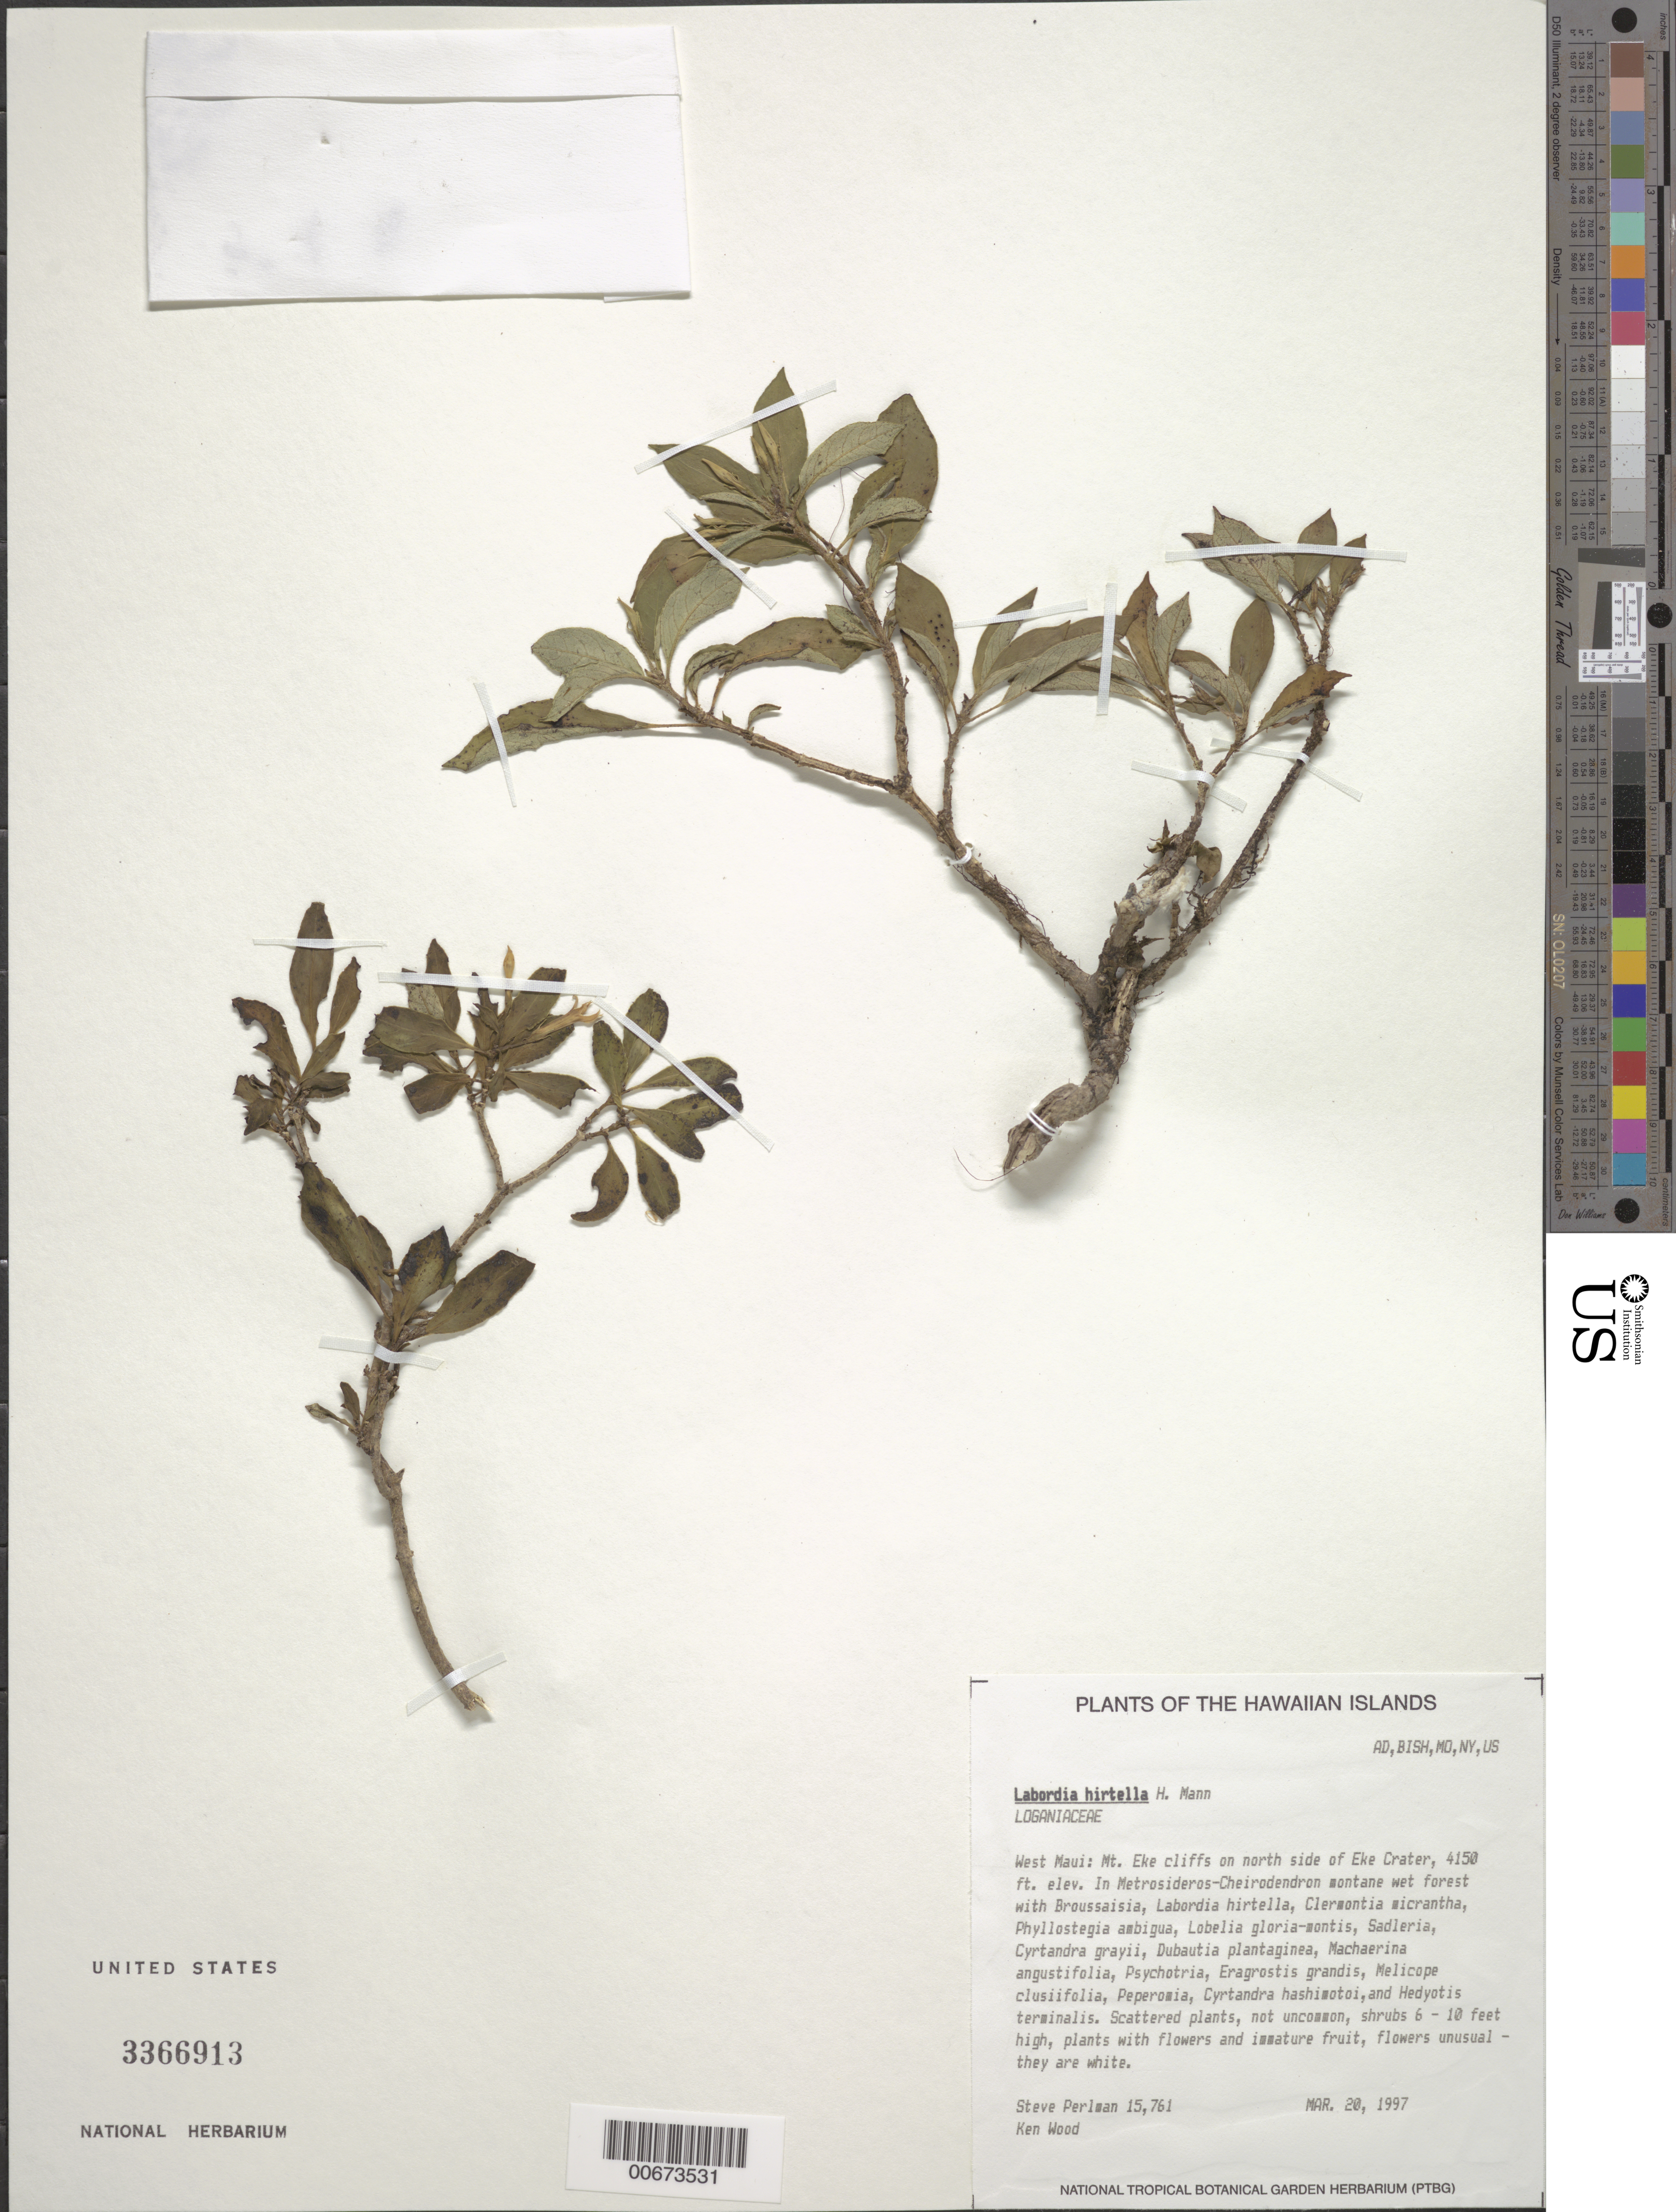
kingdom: Plantae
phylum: Tracheophyta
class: Magnoliopsida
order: Gentianales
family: Loganiaceae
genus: Geniostoma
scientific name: Geniostoma hirtellum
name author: (H. Mann) Byng & Christenh.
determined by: Wagner, W. L., (BOT), Smithsonian Institution - National Museum of Natural History (UNITED STATES)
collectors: S. P. Perlman & K. Wood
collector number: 15761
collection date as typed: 20 Mar 1997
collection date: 1997-03-20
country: United States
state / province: Hawaii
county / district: Maui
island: Maui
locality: Mt. 'Eke cliffs on N side of 'Eke Crater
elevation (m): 1265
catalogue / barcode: US 3366913